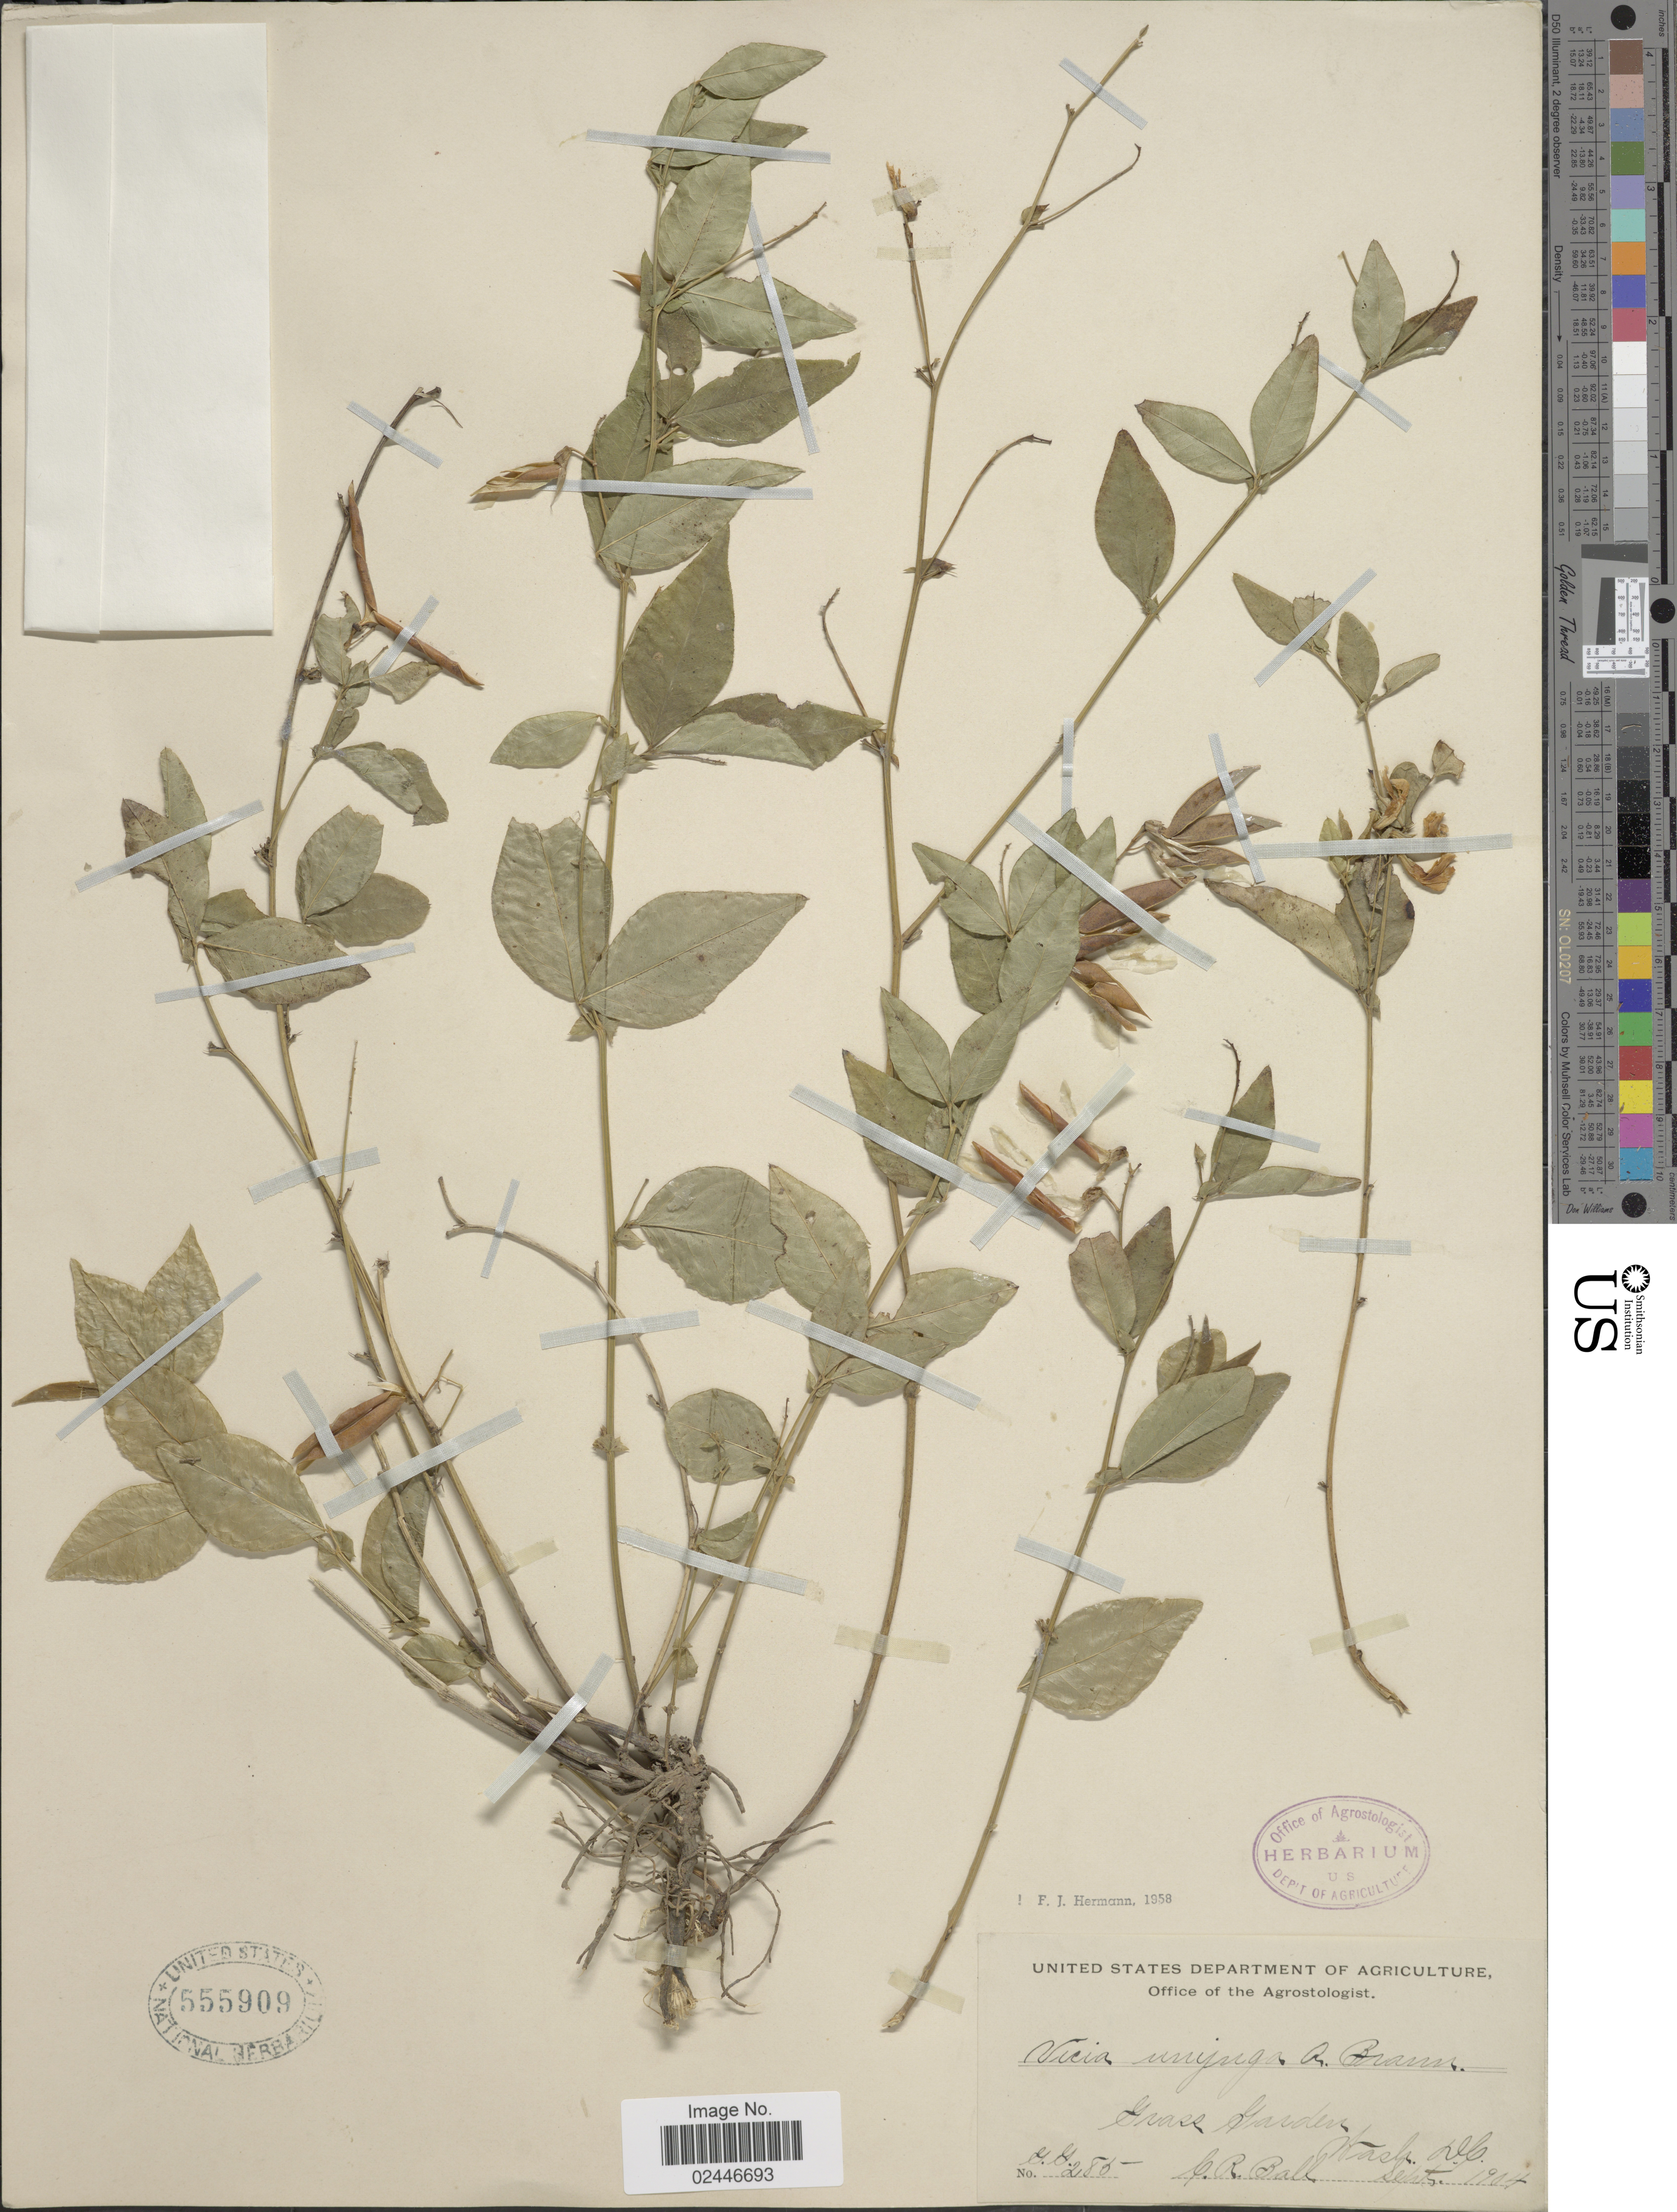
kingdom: Plantae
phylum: Tracheophyta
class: Magnoliopsida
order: Fabales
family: Fabaceae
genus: Vicia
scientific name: Vicia unijuga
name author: A. Braun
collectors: C. R. Ball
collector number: G.G. 285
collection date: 1904-09-05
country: United States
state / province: District of Columbia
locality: Grass Garden, Wash. D.C.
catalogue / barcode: US 555909